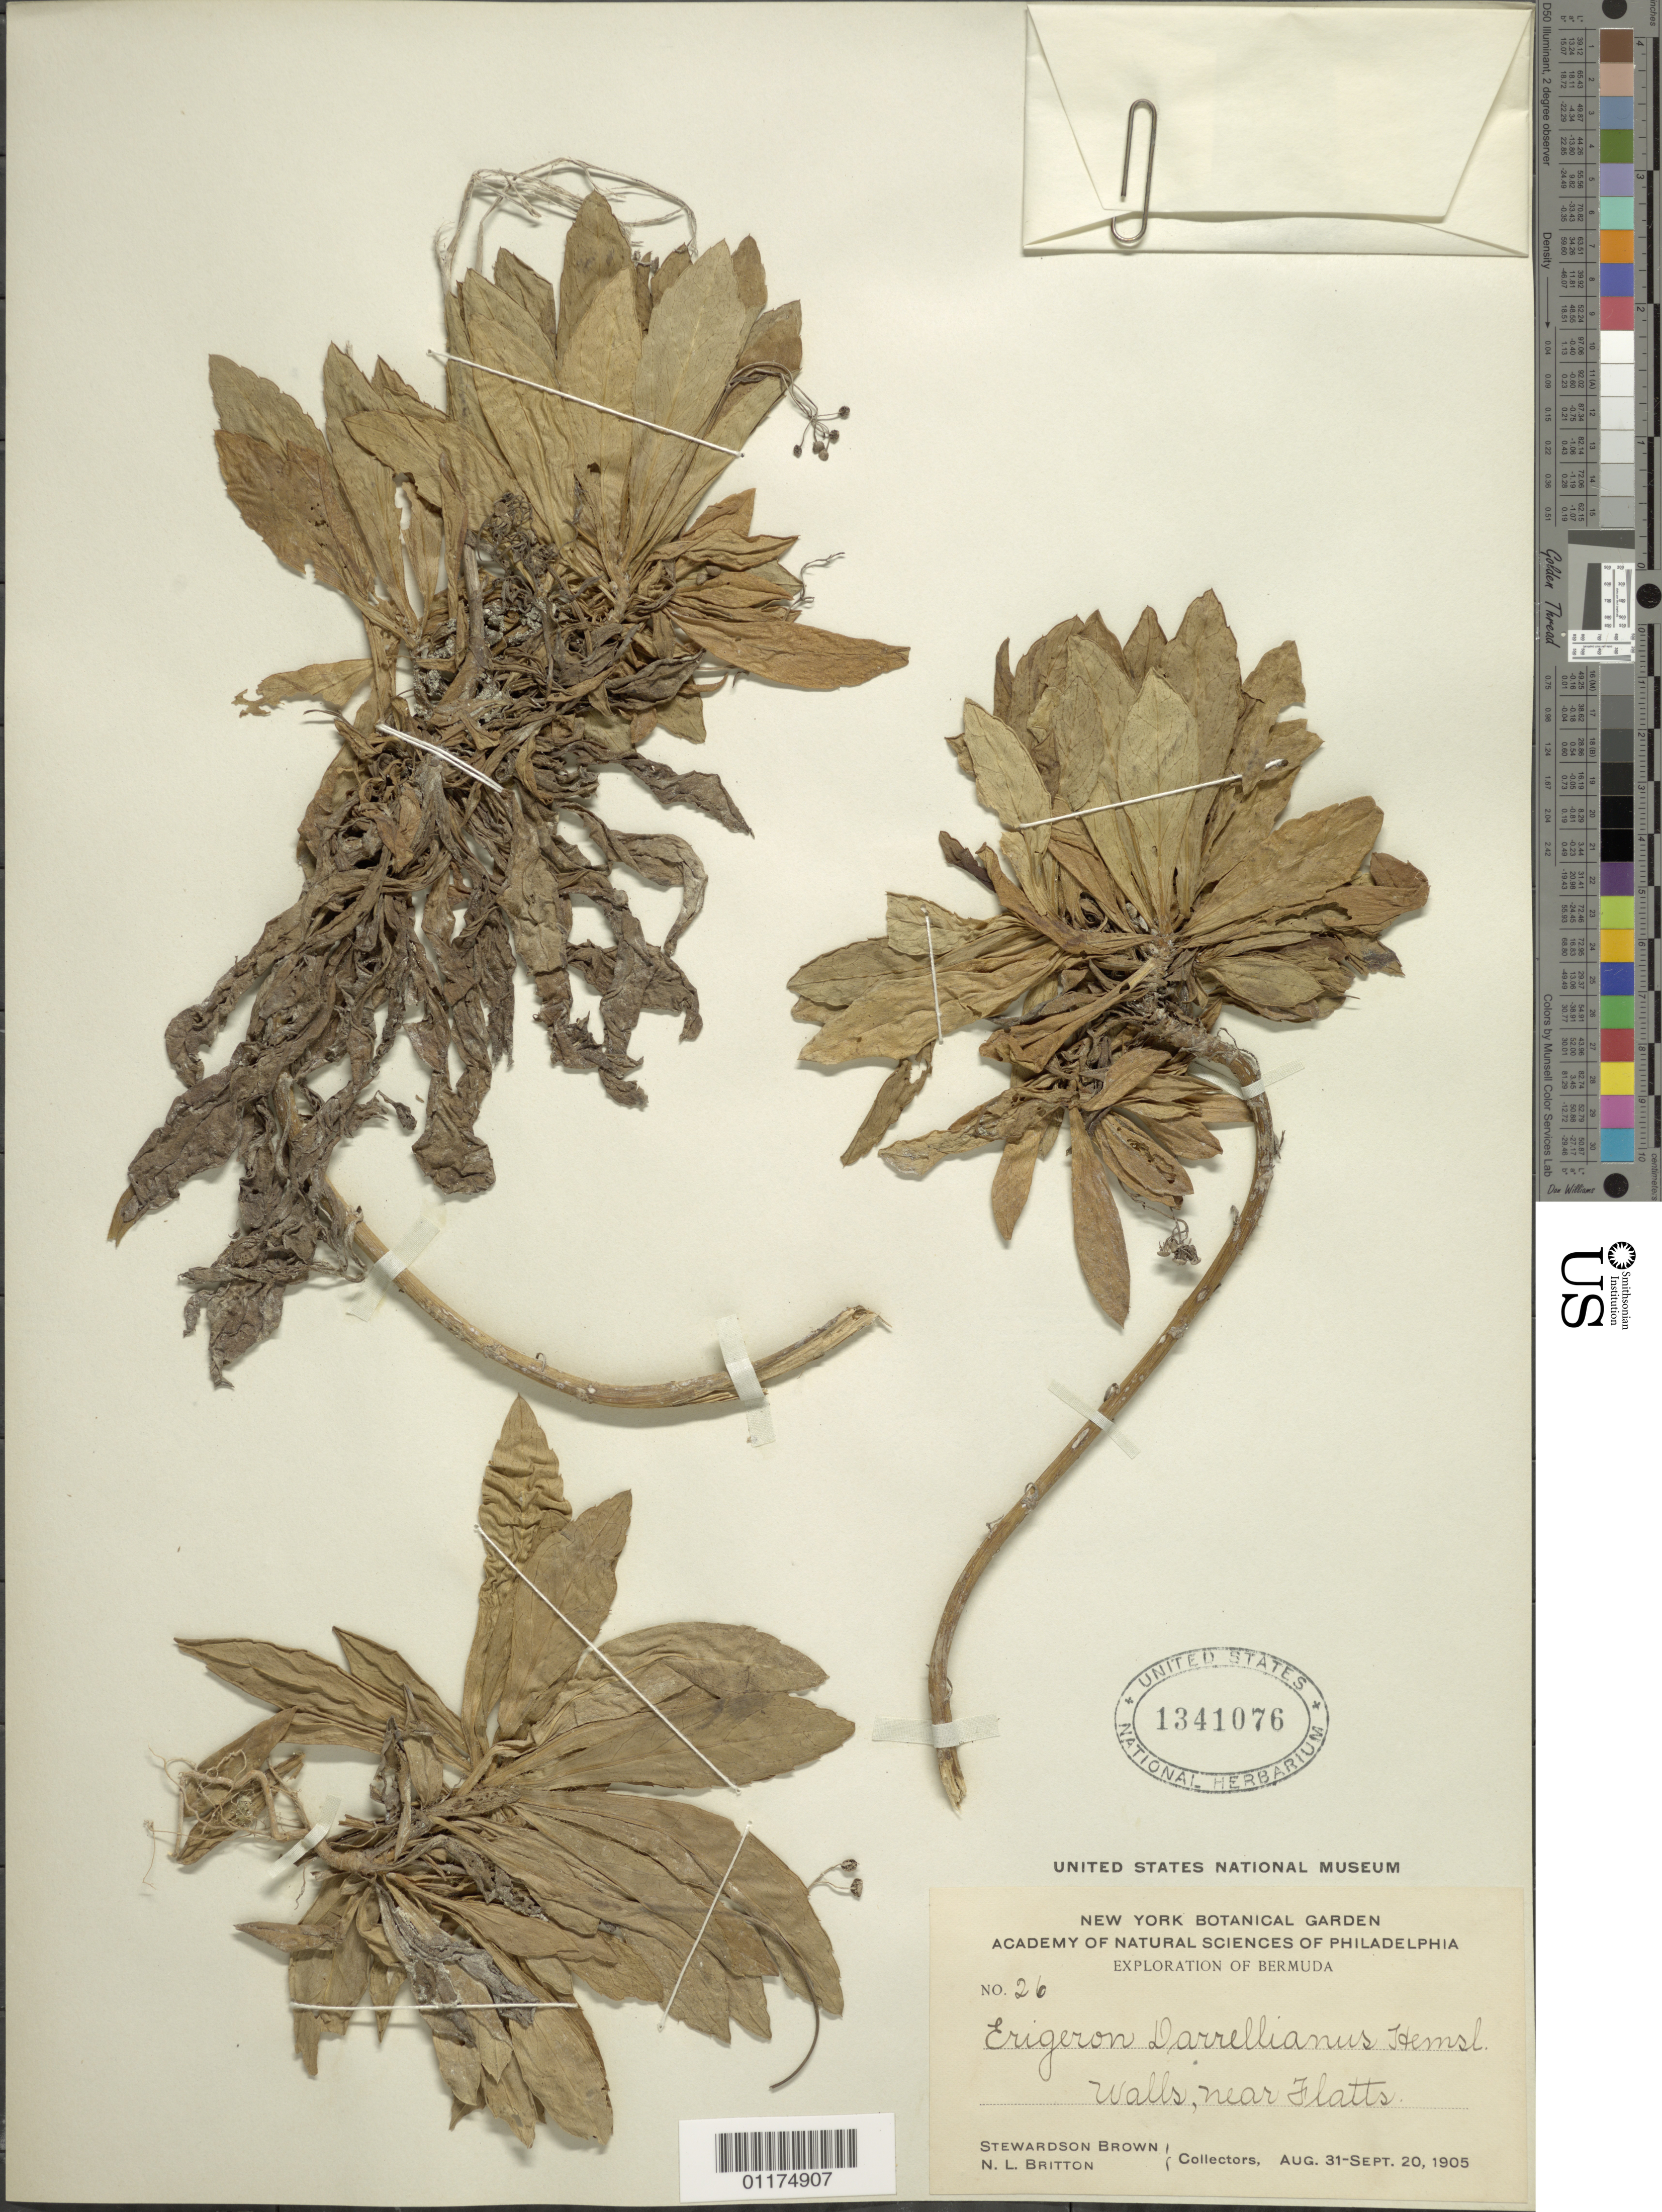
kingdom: Plantae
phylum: Tracheophyta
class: Magnoliopsida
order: Asterales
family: Asteraceae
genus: Erigeron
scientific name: Erigeron darrellianus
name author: Hemsl.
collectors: S. Brown & N. Britton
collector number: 26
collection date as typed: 31 Aug 1905 to 20 Sep 1905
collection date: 1905-08-31/1905-09-20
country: Bermuda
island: Bermuda I.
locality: Walls near Flatts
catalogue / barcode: US 1341076